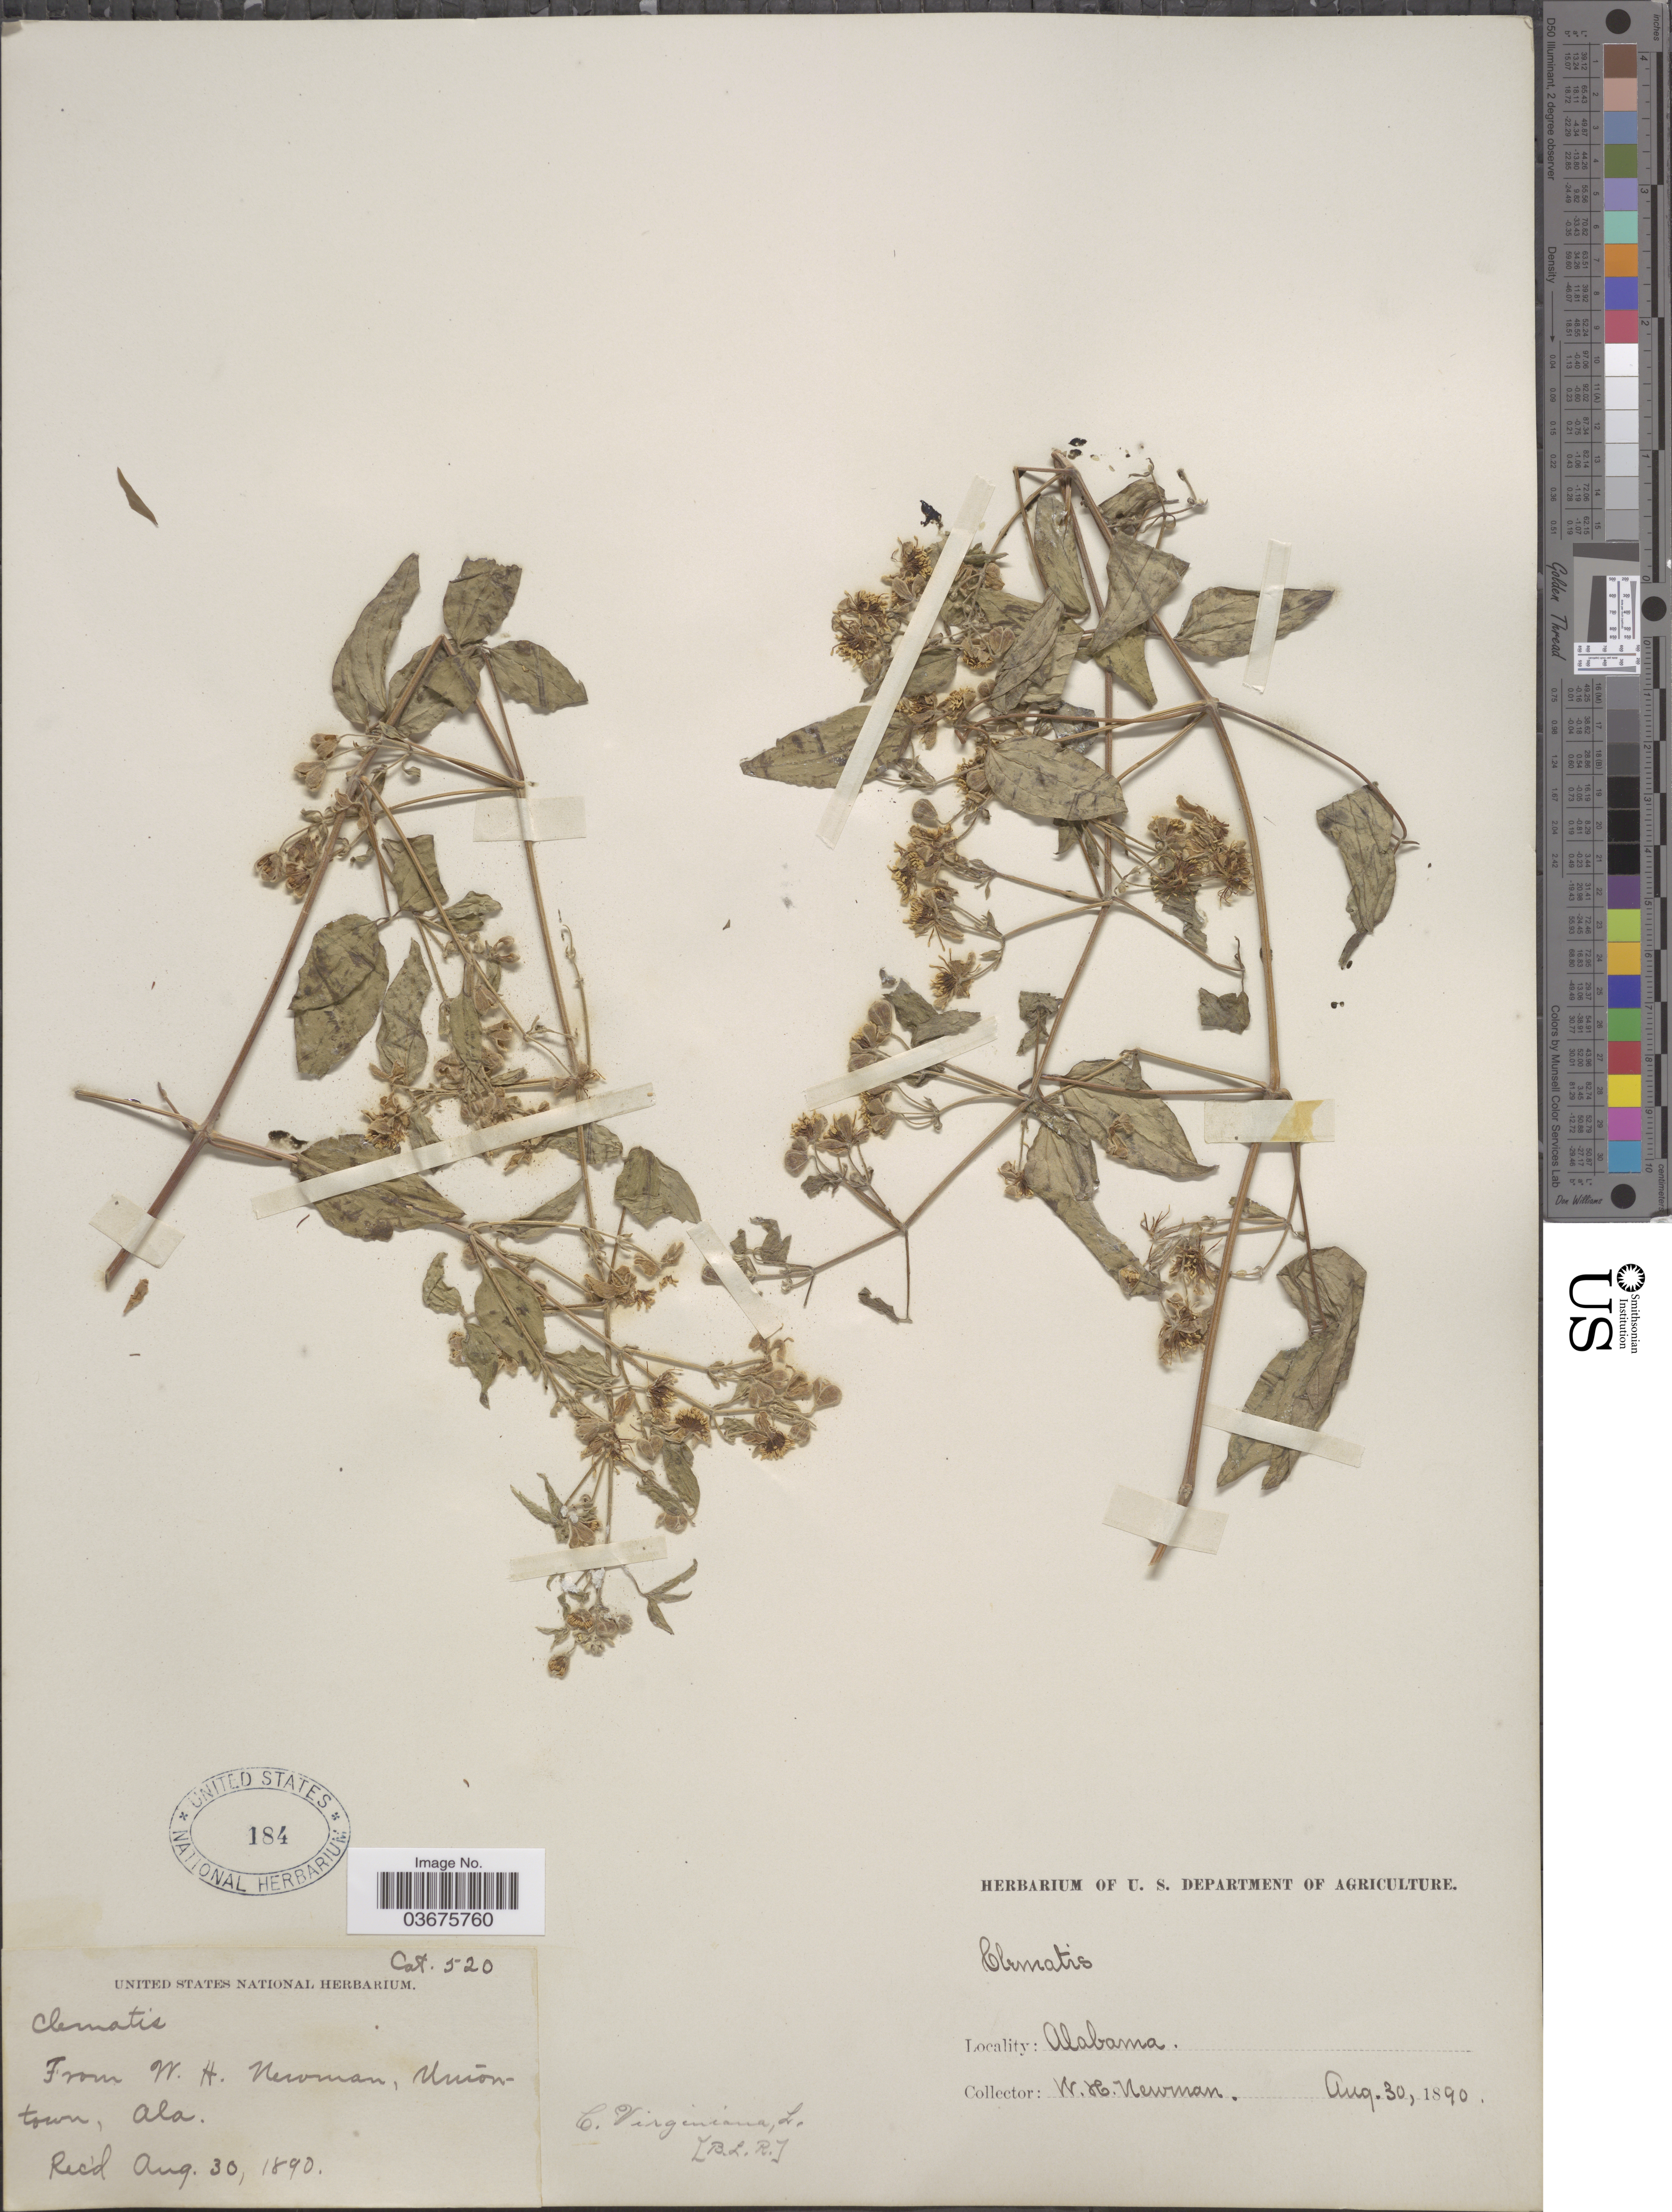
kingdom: Plantae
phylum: Tracheophyta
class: Magnoliopsida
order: Ranunculales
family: Ranunculaceae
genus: Clematis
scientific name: Clematis virginiana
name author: L.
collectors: W. Newman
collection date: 1890-08-30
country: United States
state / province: Alabama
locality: Uniontown.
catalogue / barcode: US 184